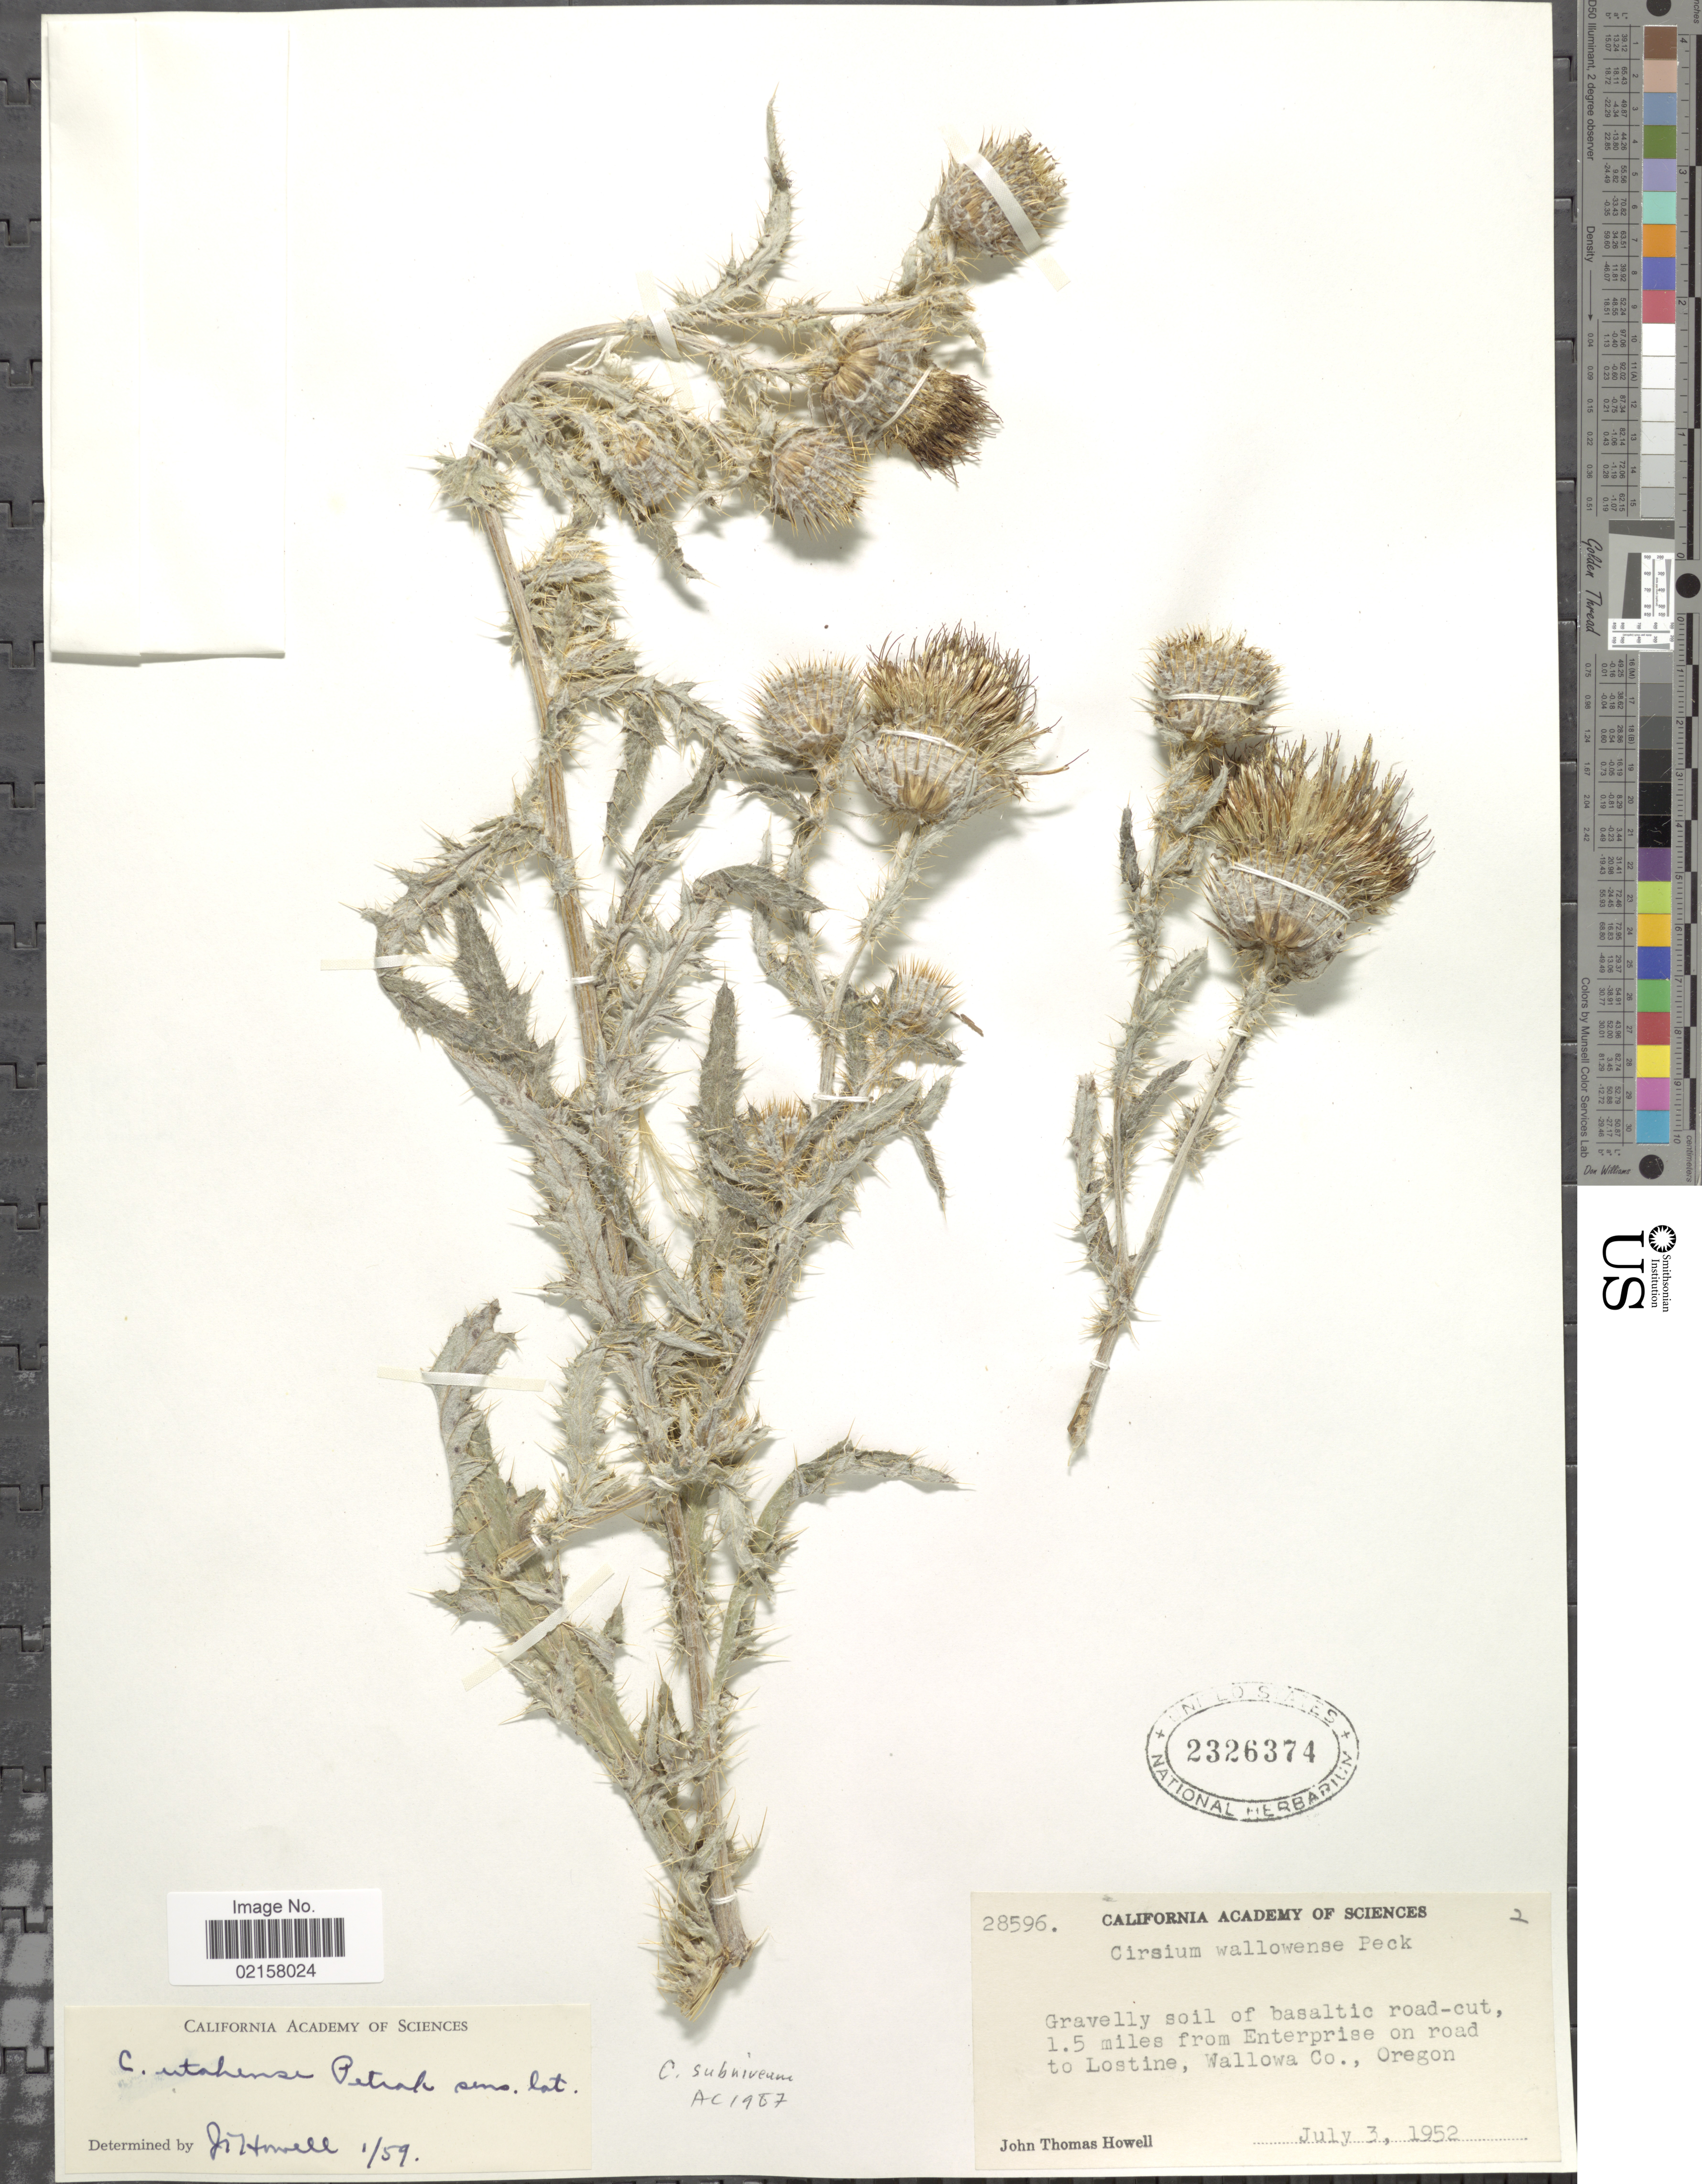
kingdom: Plantae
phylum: Tracheophyta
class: Magnoliopsida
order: Asterales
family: Asteraceae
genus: Cirsium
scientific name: Cirsium neomexicanum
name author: A. Gray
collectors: J. T. Howell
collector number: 28596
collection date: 1952-07-03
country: United States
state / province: Oregon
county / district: Wallowa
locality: Gravelly soil of basaltic road-cut, 1.5 miles from Enterprise on road to Lostine, Wallowa Co.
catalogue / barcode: US 2326374